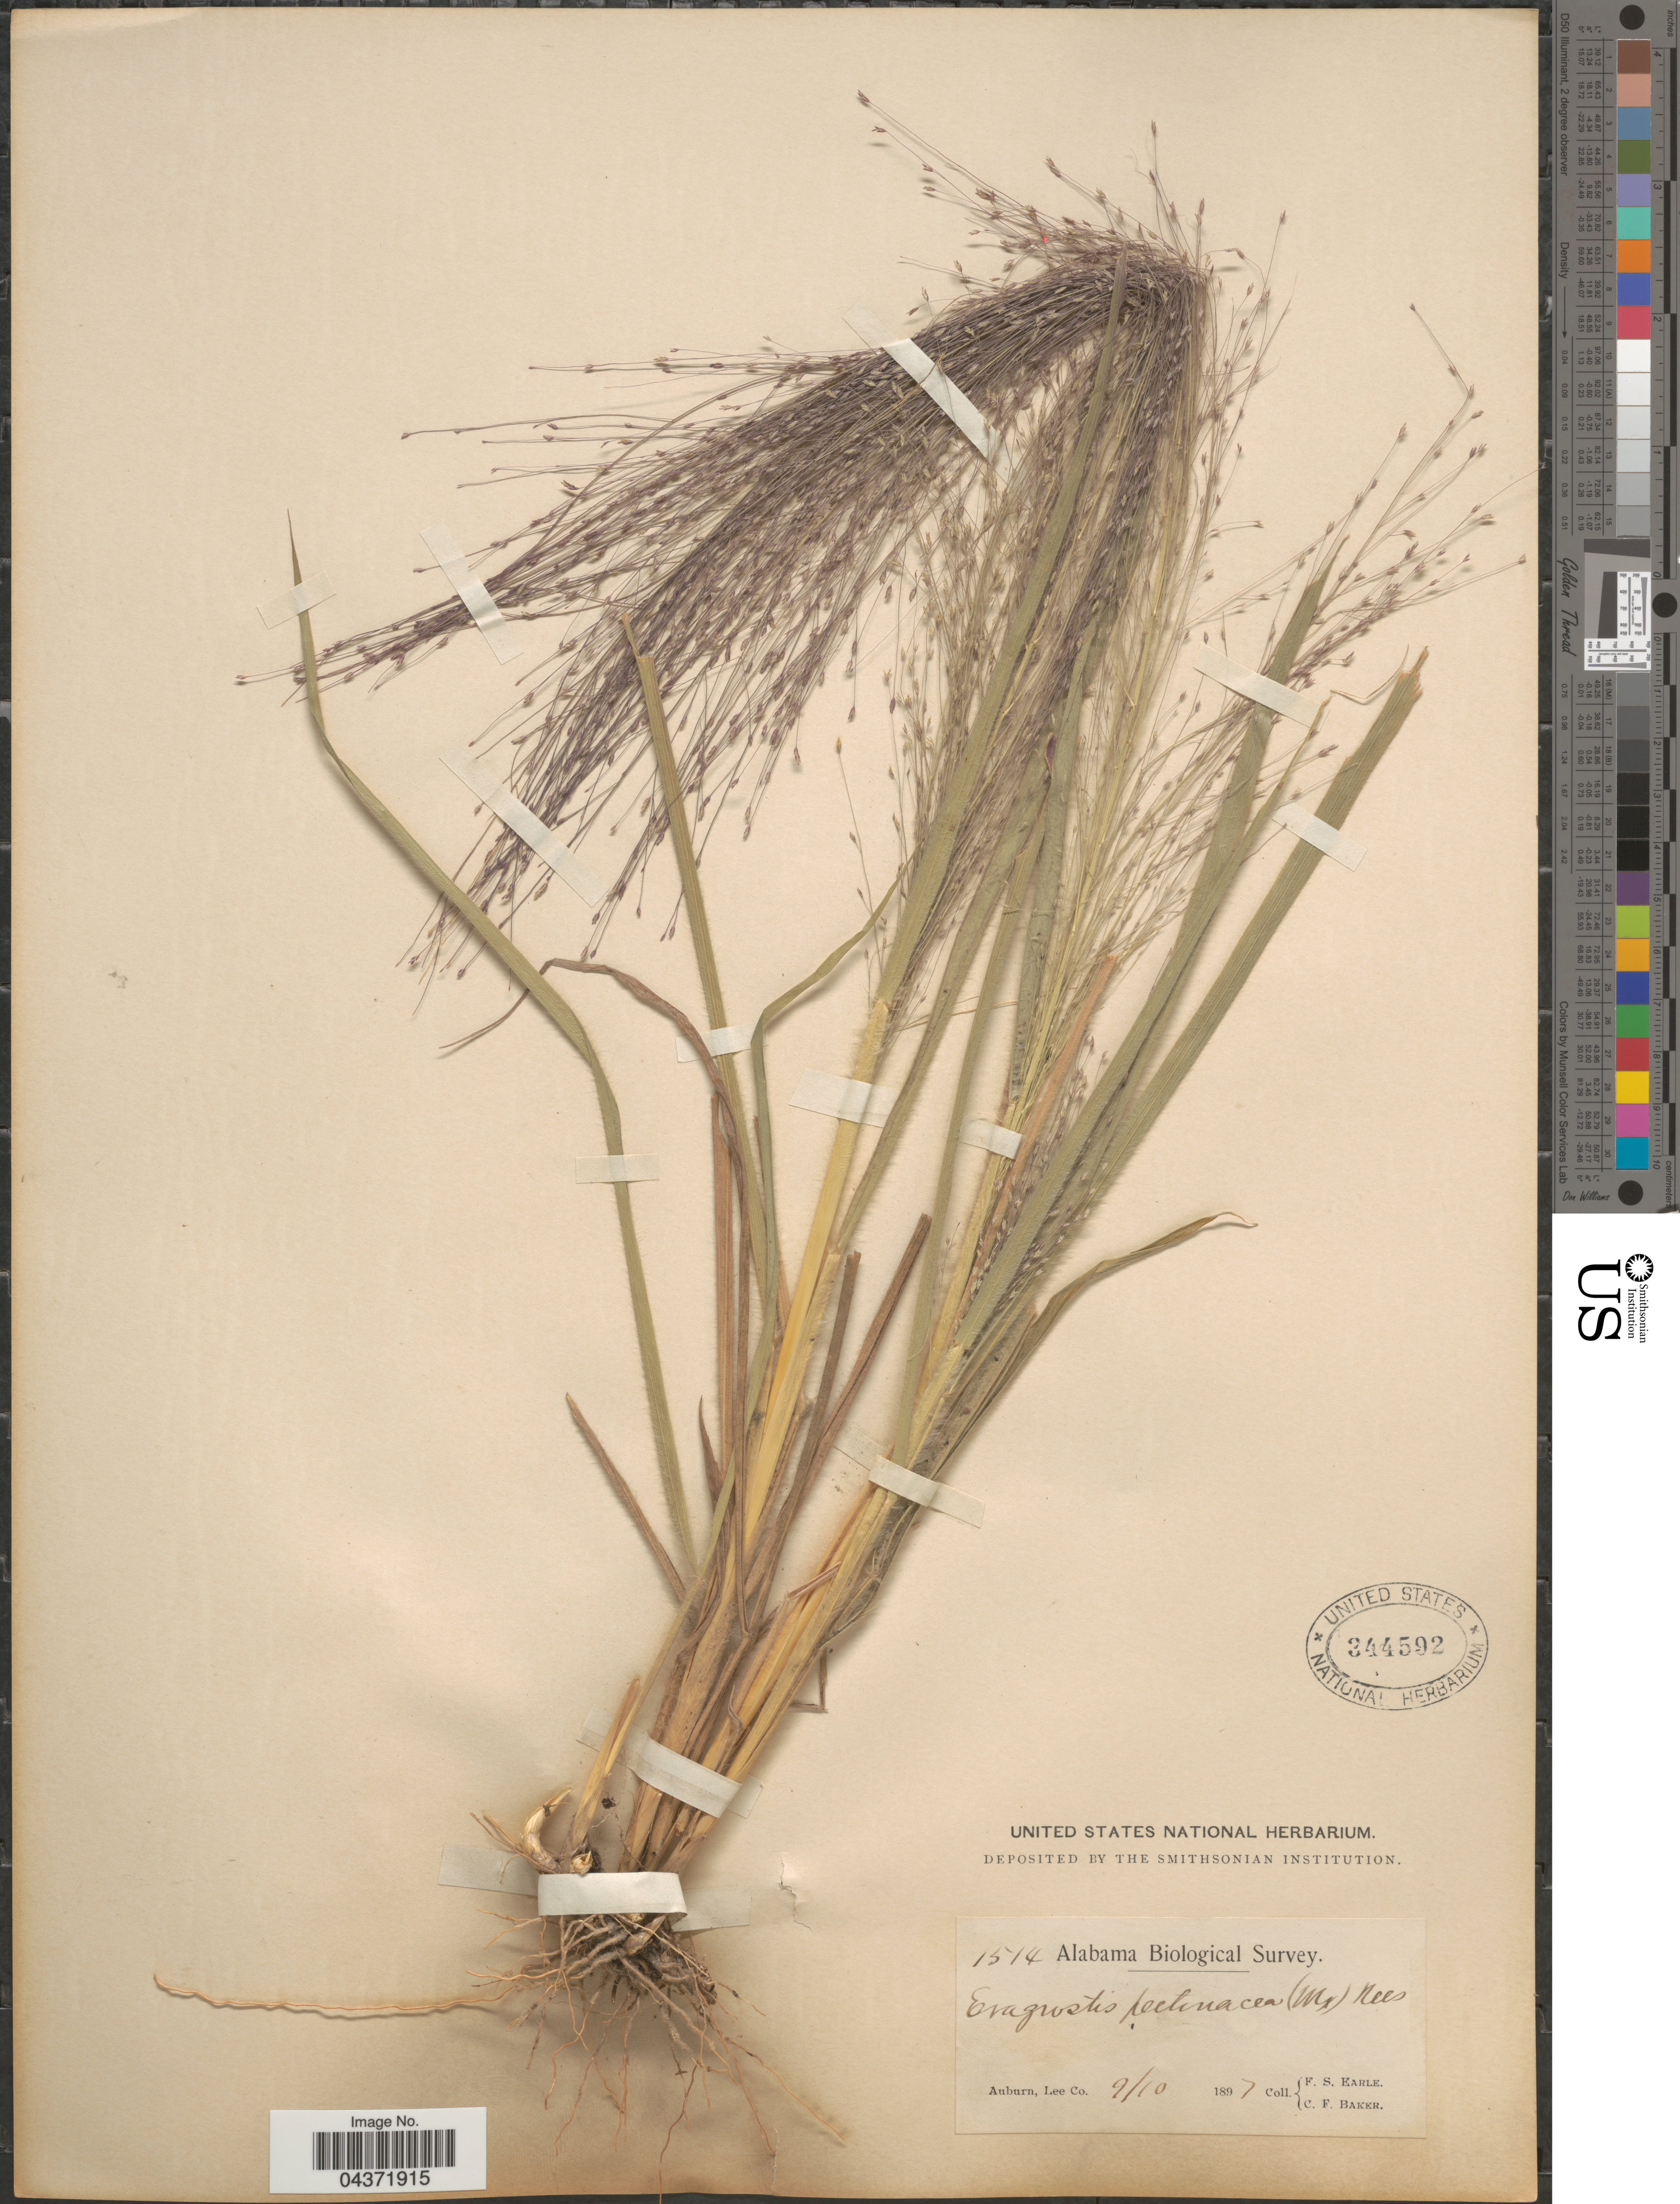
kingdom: Plantae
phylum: Tracheophyta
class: Liliopsida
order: Poales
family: Poaceae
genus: Eragrostis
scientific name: Eragrostis spectabilis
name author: (Pursh) Steud.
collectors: F. S. Earle & C. F. Baker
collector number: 1514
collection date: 1897-09-10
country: United States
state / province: Alabama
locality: Alabama Biological Survey. Auburn, Lee Co.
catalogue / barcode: US 344592